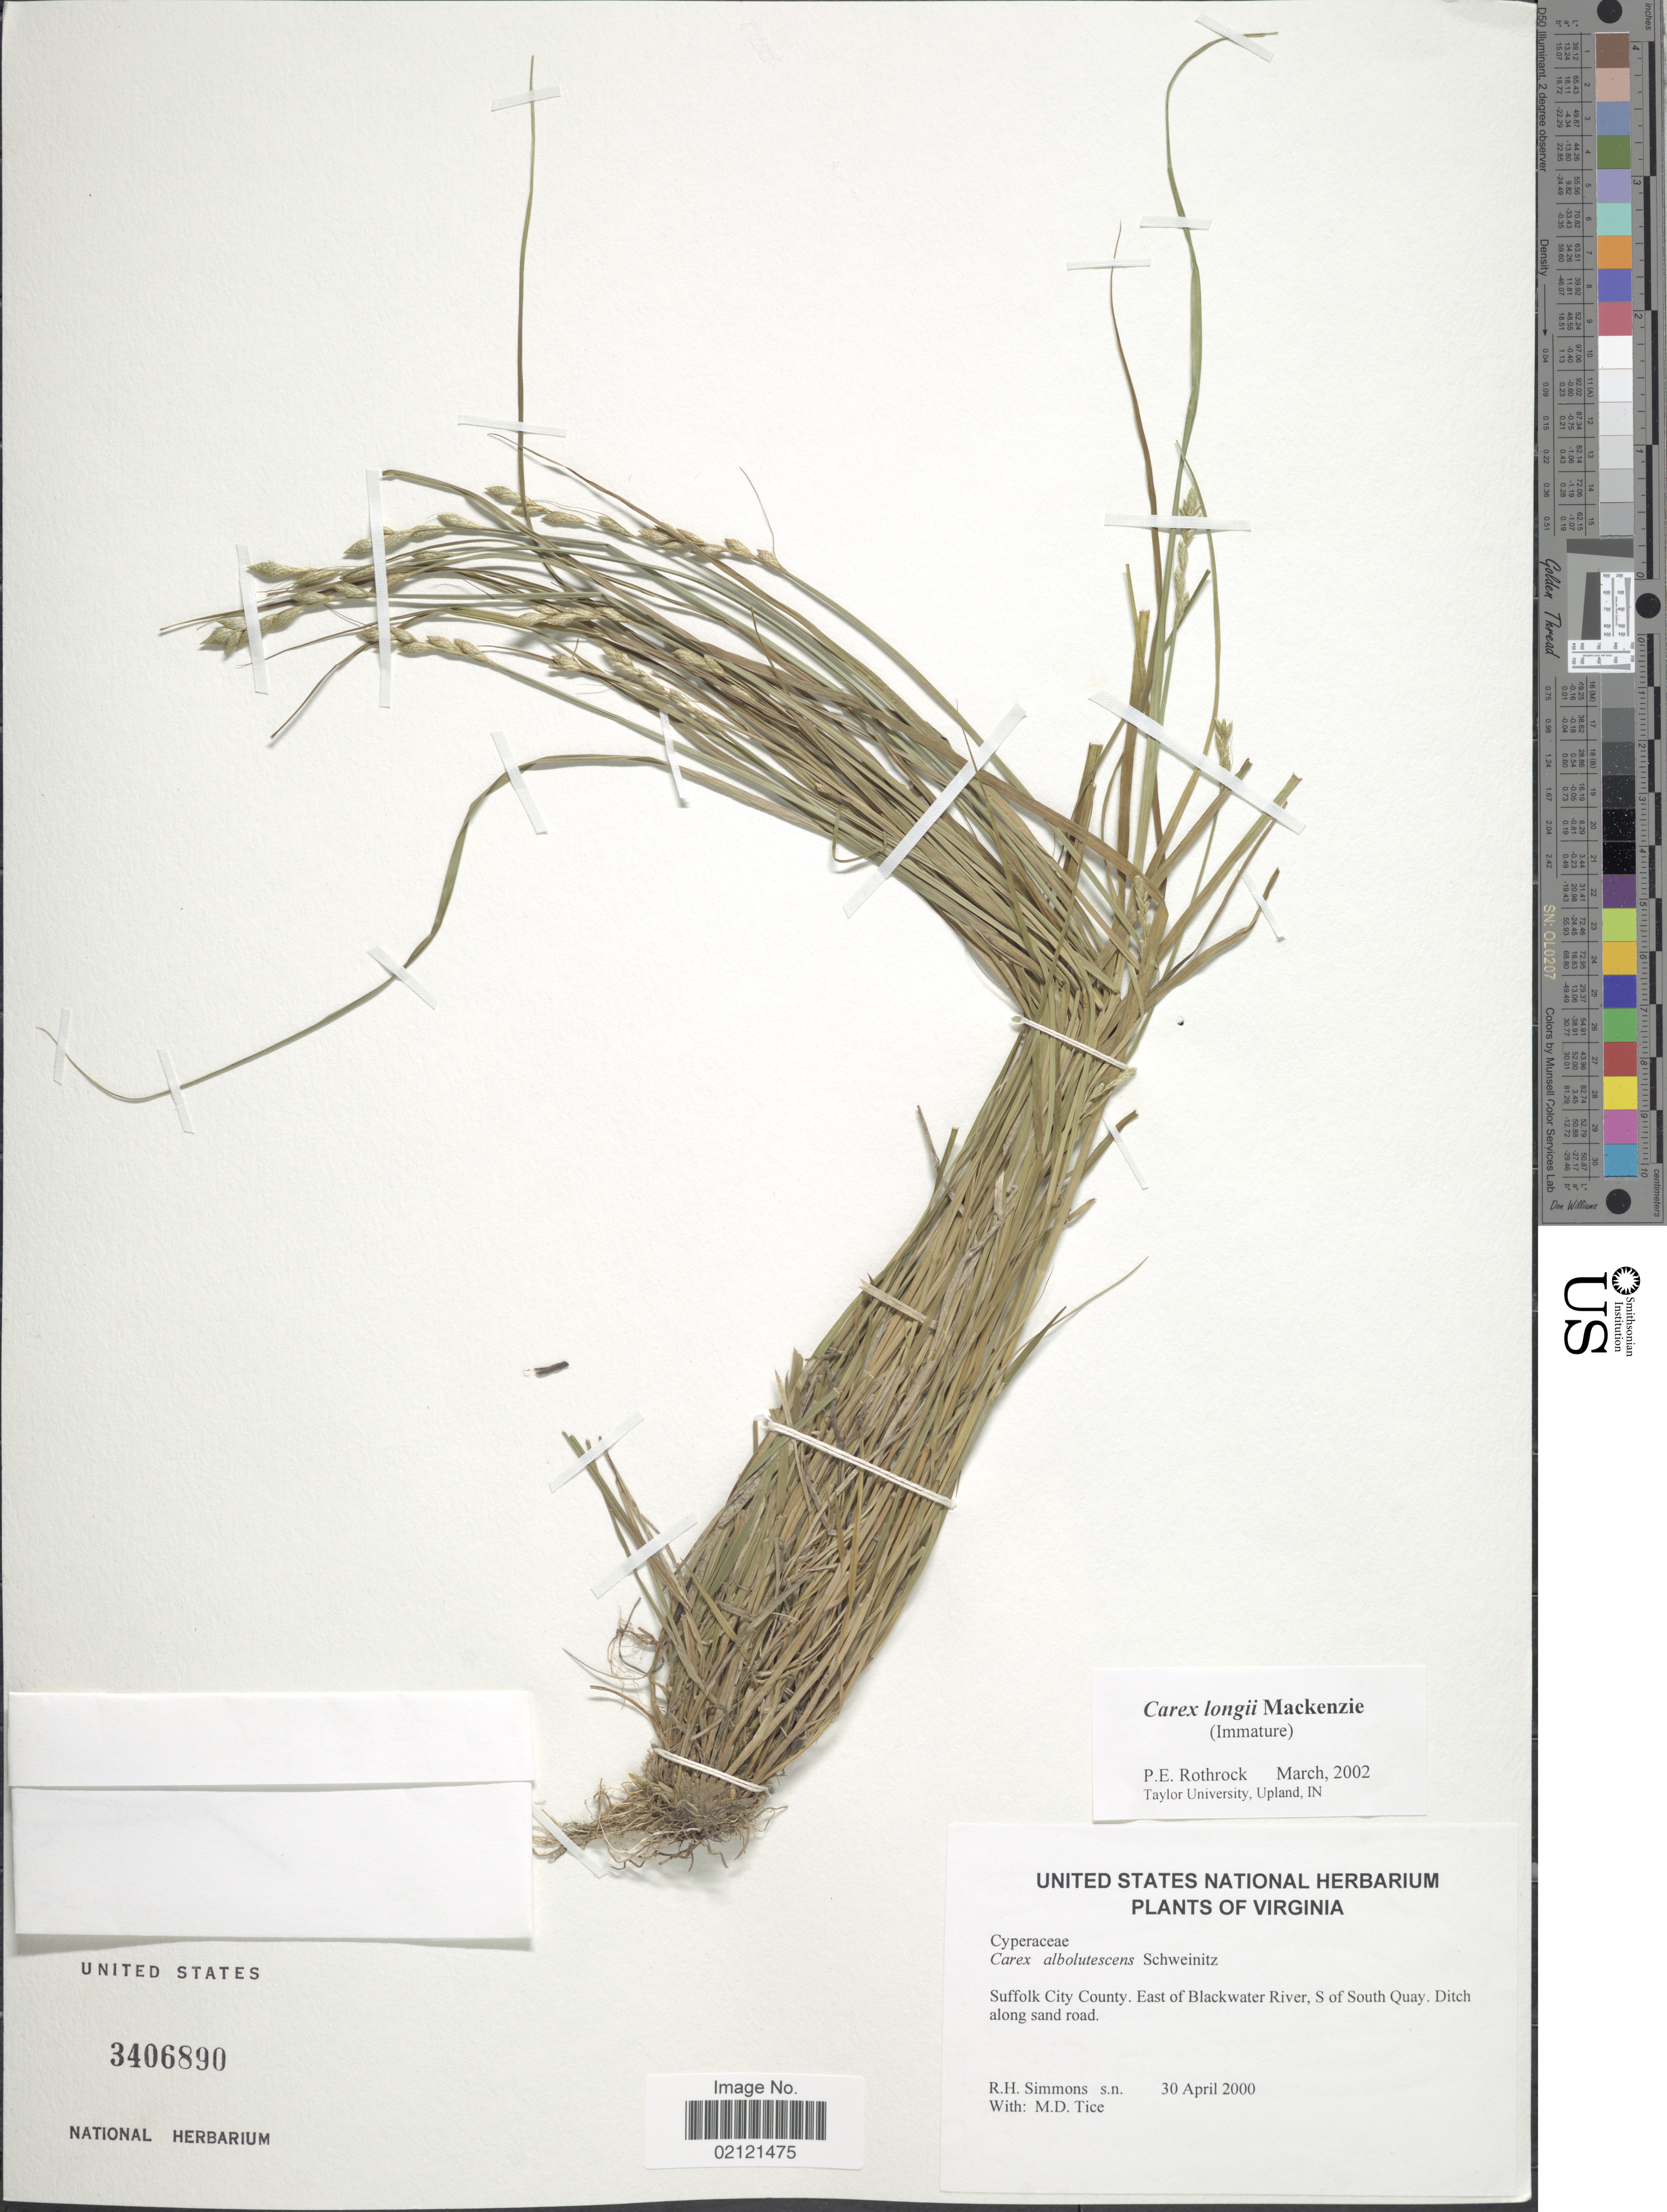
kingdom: Plantae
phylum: Tracheophyta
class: Liliopsida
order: Poales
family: Cyperaceae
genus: Carex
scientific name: Carex longii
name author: Mack.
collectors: R. H. Simmons & M. Tice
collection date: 2000-04-30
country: United States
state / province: Virginia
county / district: City of Suffolk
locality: Suffolk City County. East of Blackwater River, S of South Quay, Roadside, in ditch bordering Atlantic White Cedar swamp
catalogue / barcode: US 3406890